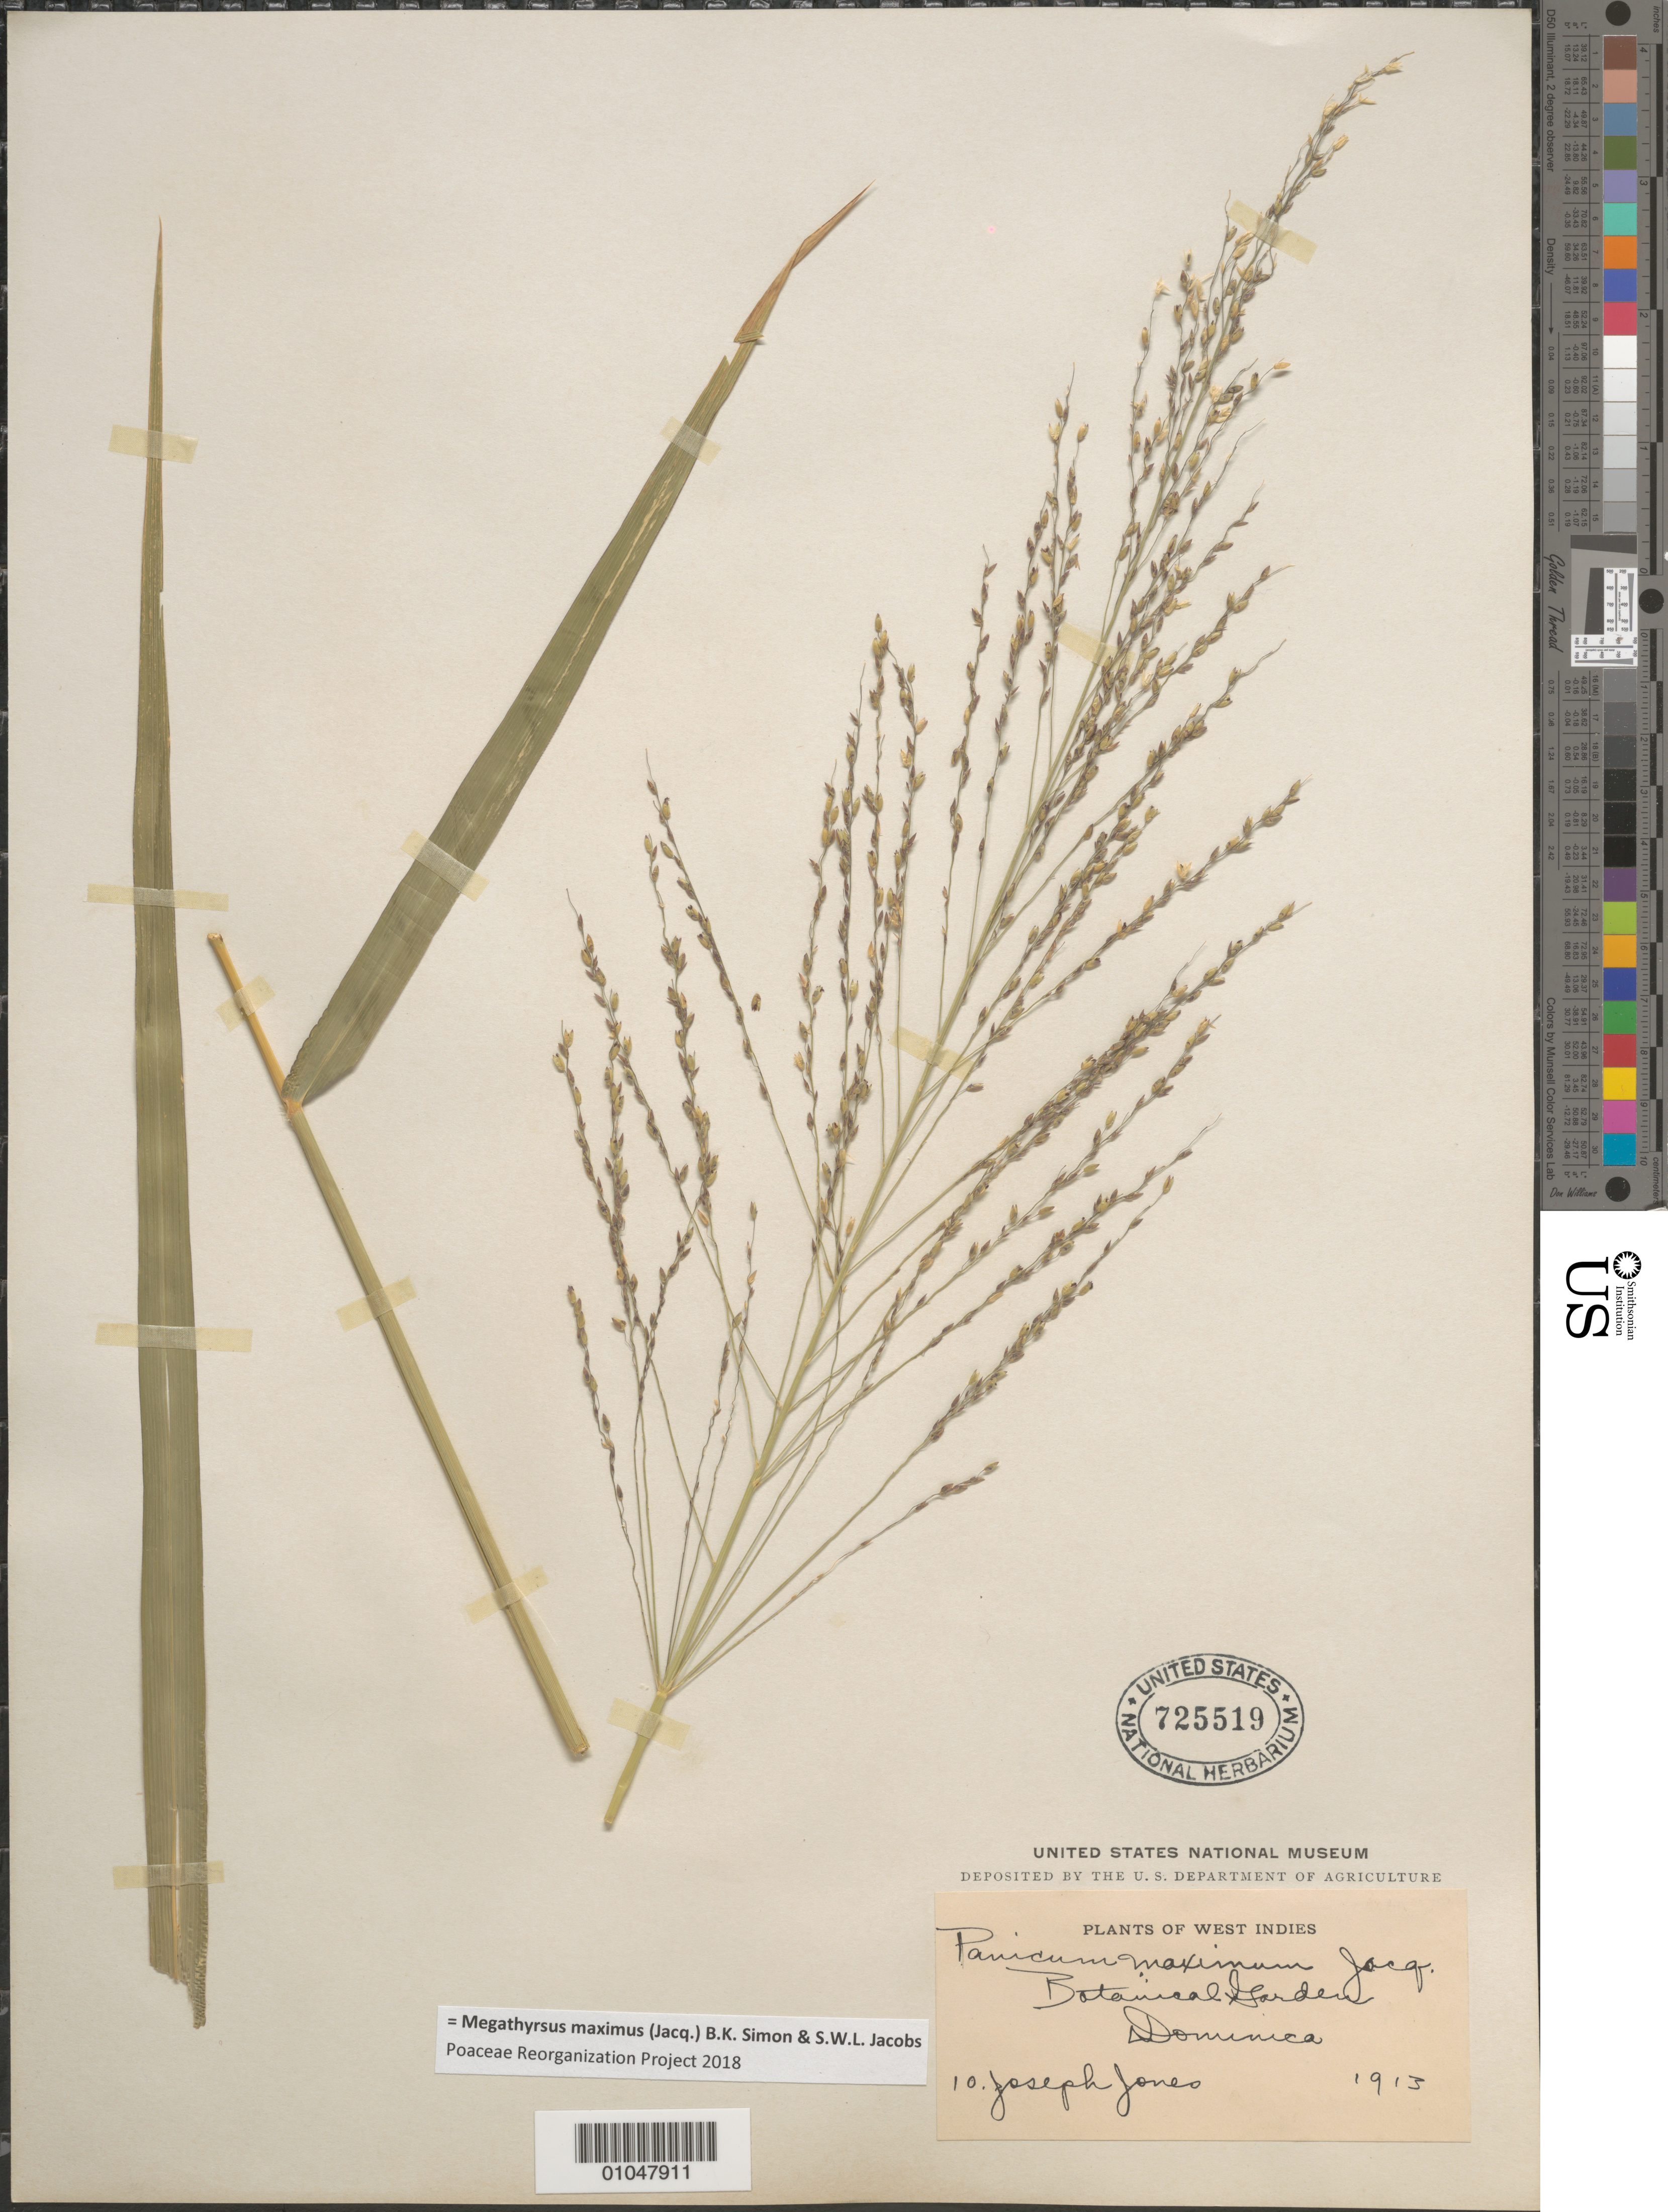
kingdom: Plantae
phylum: Tracheophyta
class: Liliopsida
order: Poales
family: Poaceae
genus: Panicum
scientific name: Panicum maximum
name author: Jacq.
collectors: J. Jones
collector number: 10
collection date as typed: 1913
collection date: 1913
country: Dominica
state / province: St. George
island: Dominica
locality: Botanical Gardens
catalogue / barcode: US 725519